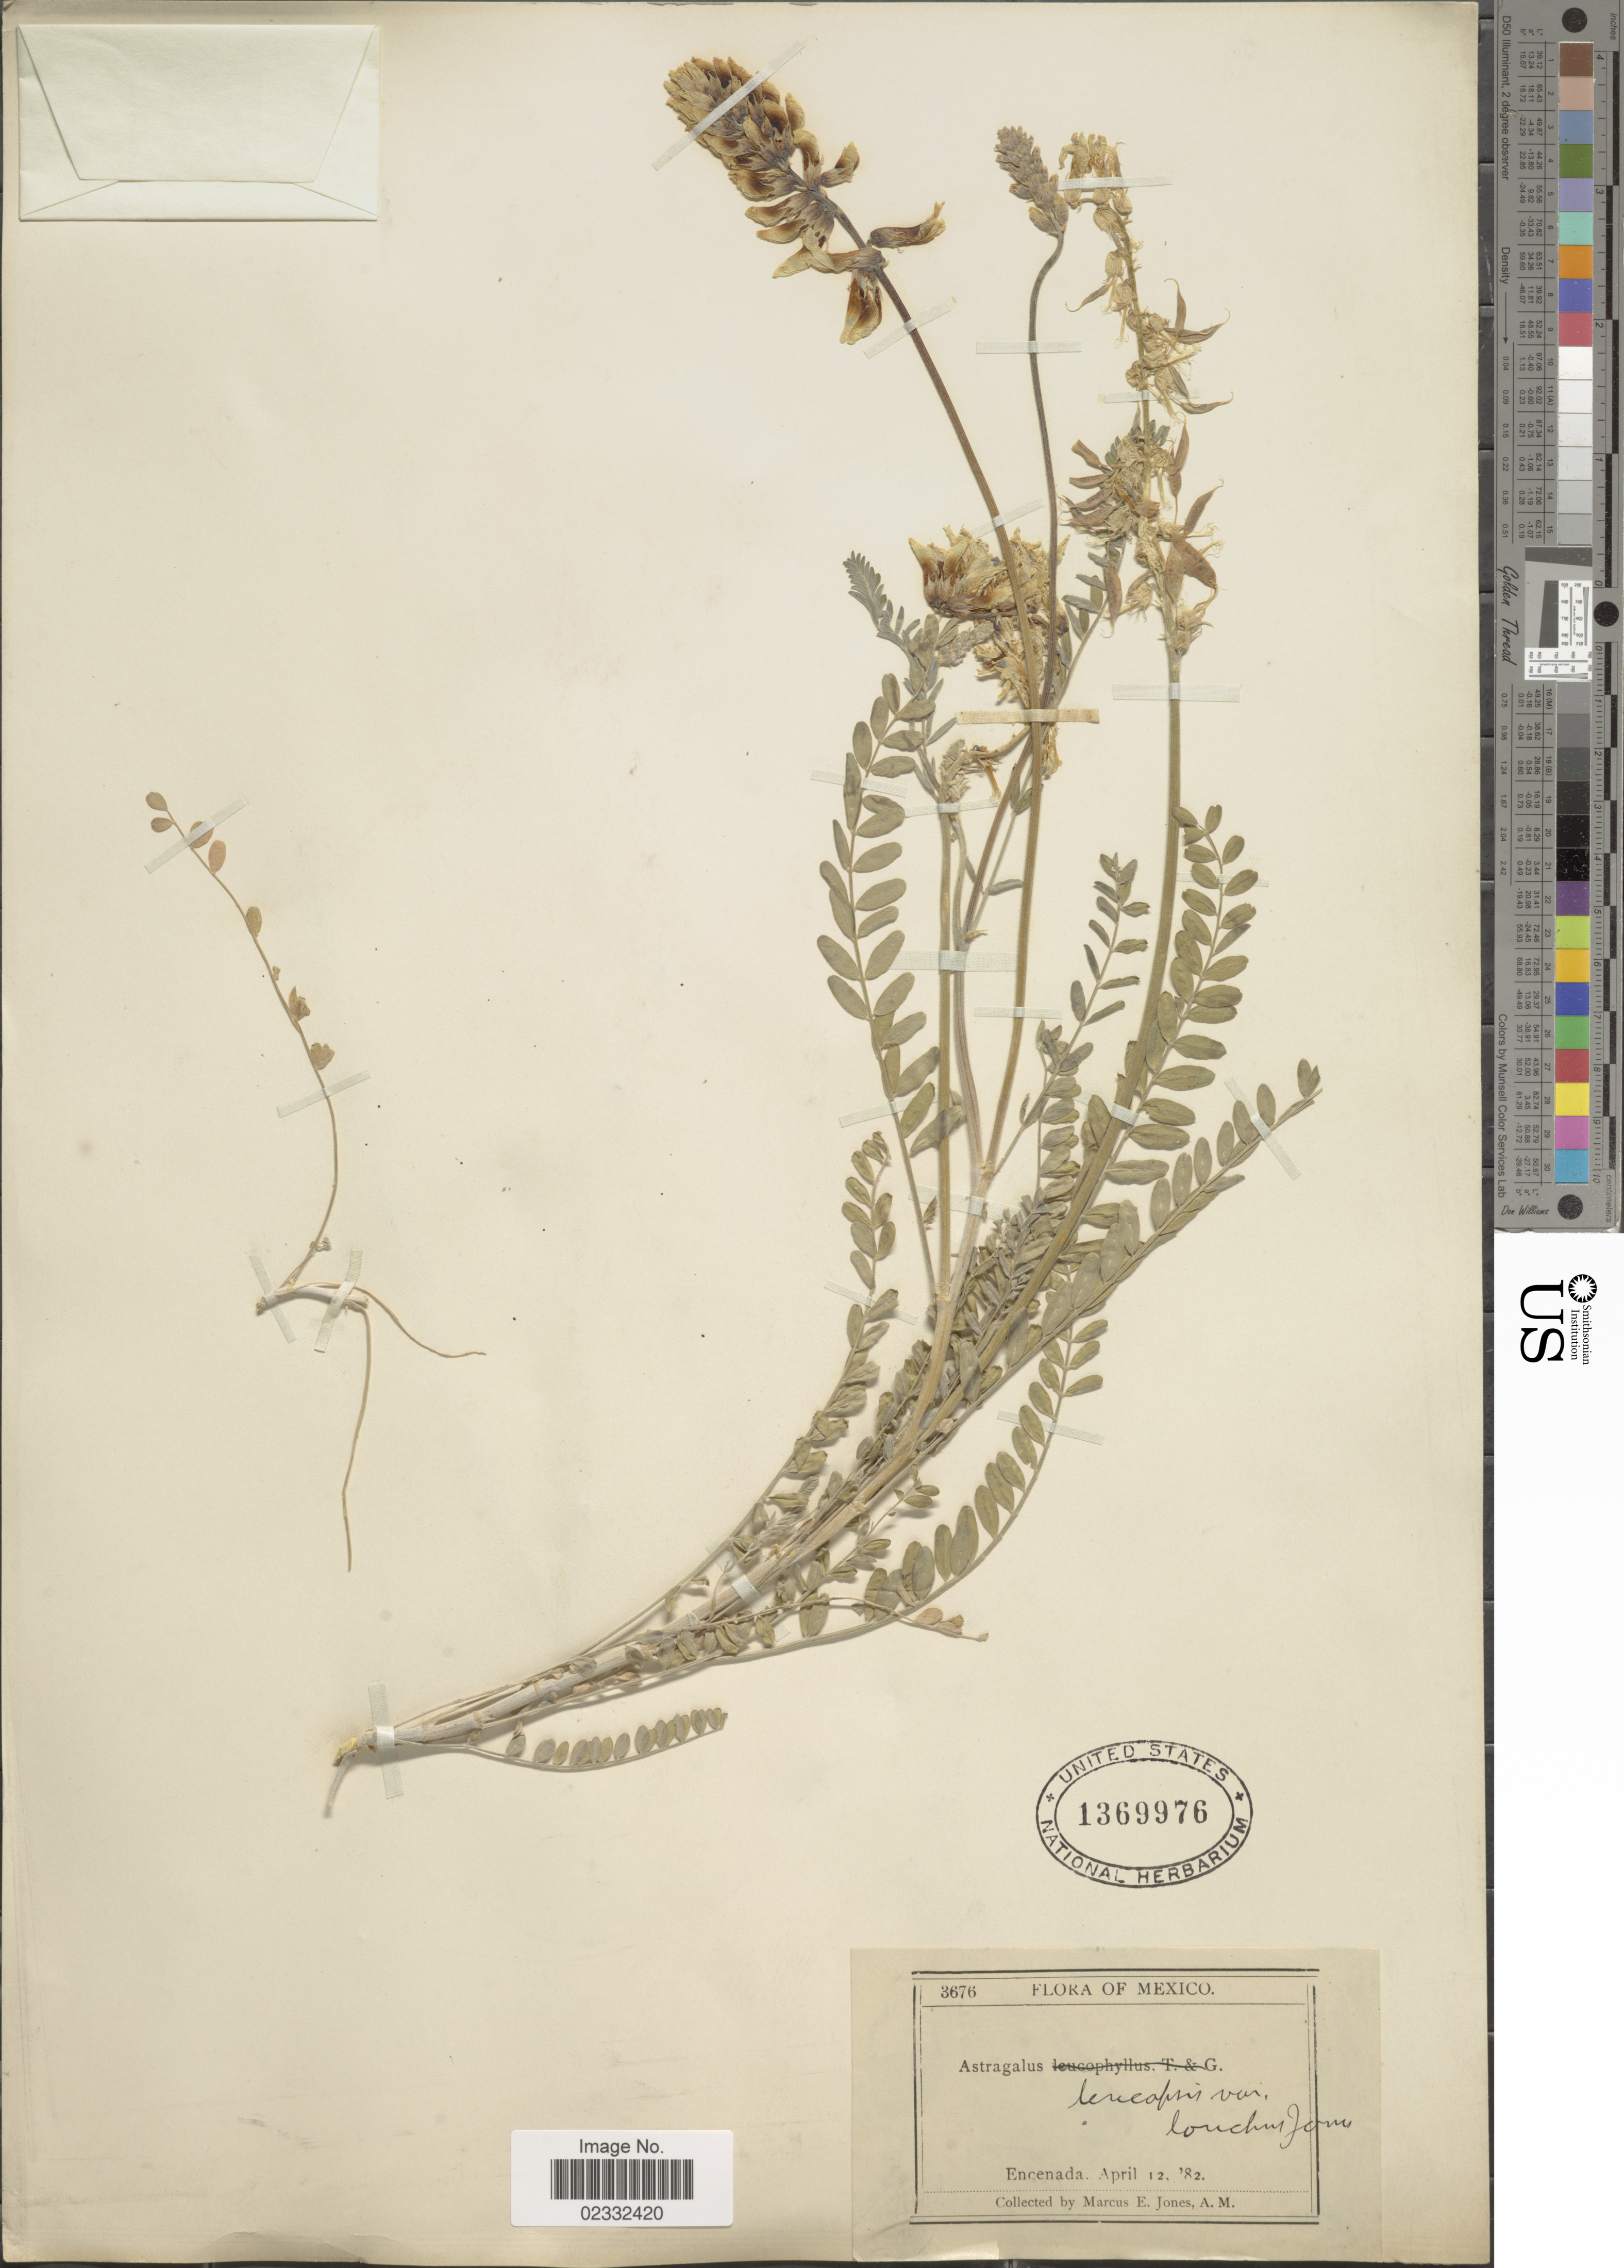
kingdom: Plantae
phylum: Tracheophyta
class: Magnoliopsida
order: Fabales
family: Fabaceae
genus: Astragalus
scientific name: Astragalus leucopsis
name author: (Torr.) Torr.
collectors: M. E. Jones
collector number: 3676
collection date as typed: Transcribed d/m/y: 12/4/82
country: Mexico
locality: Mexico, Encenada.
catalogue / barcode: US 1369976